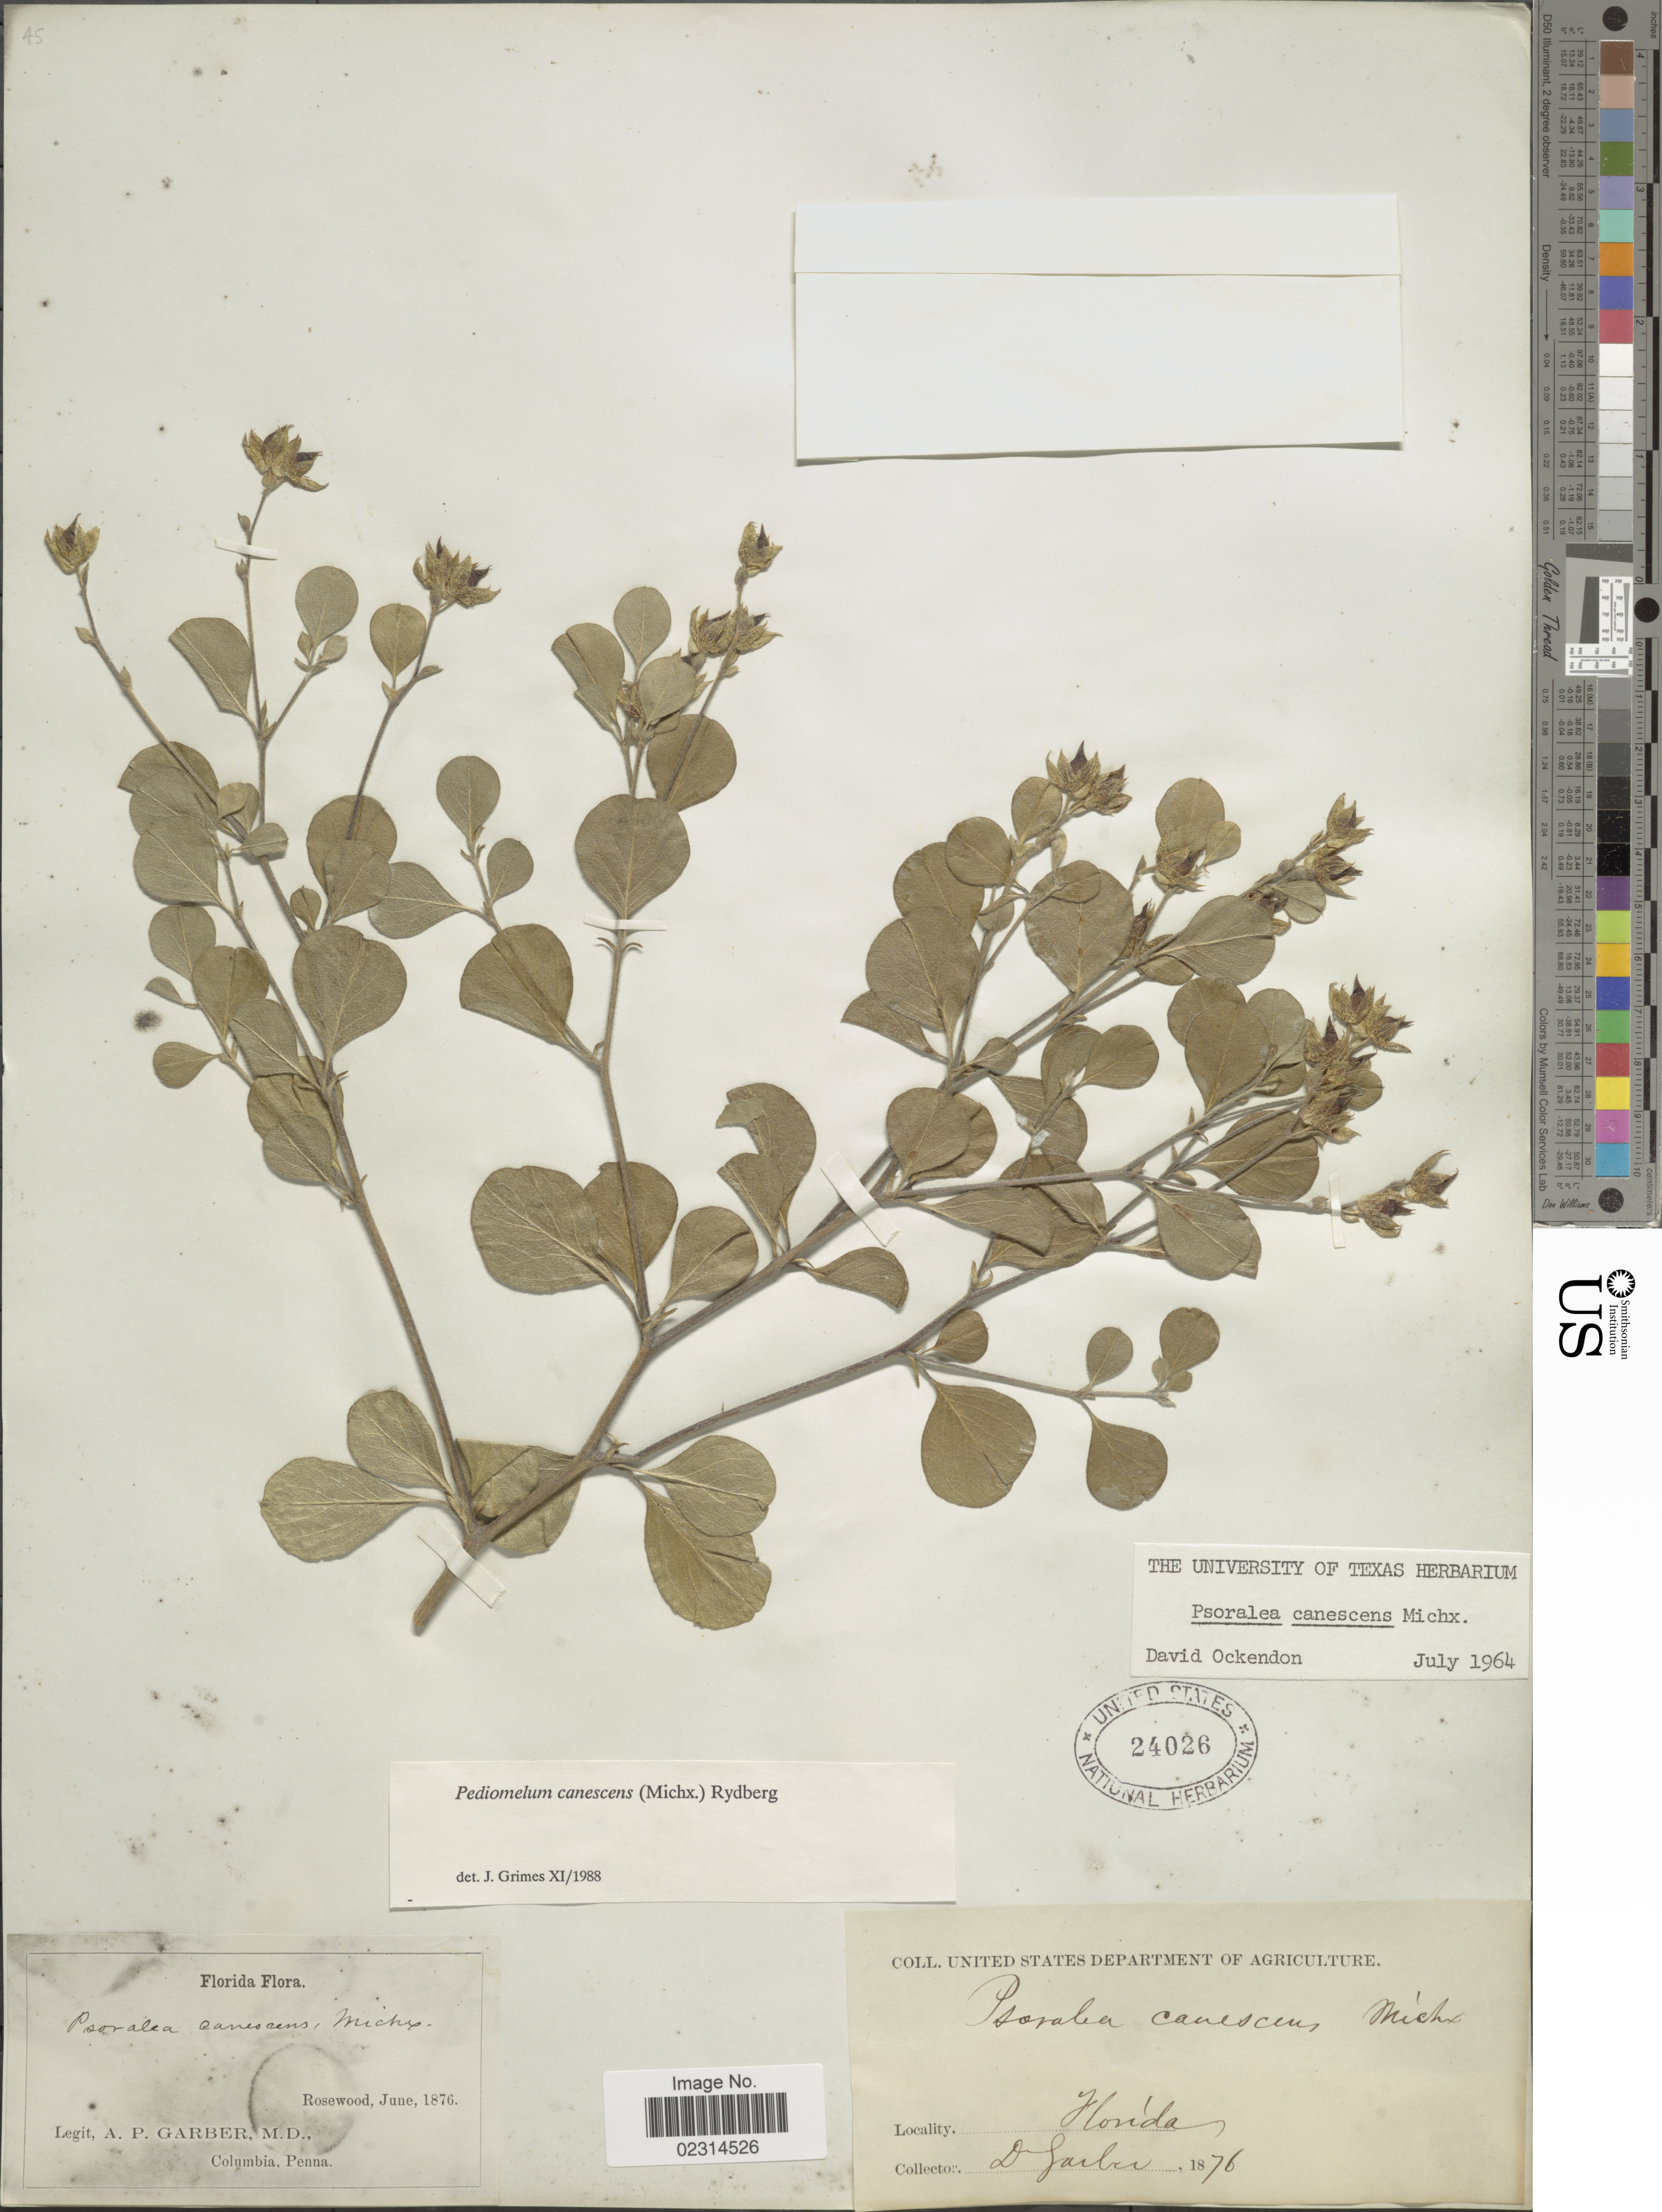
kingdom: Plantae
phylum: Tracheophyta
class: Magnoliopsida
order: Fabales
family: Fabaceae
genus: Pediomelum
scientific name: Pediomelum canescens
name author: (Michx.) Rydb.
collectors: A. P. Garber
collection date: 1876-06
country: United States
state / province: Florida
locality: Rosewood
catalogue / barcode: US 24026